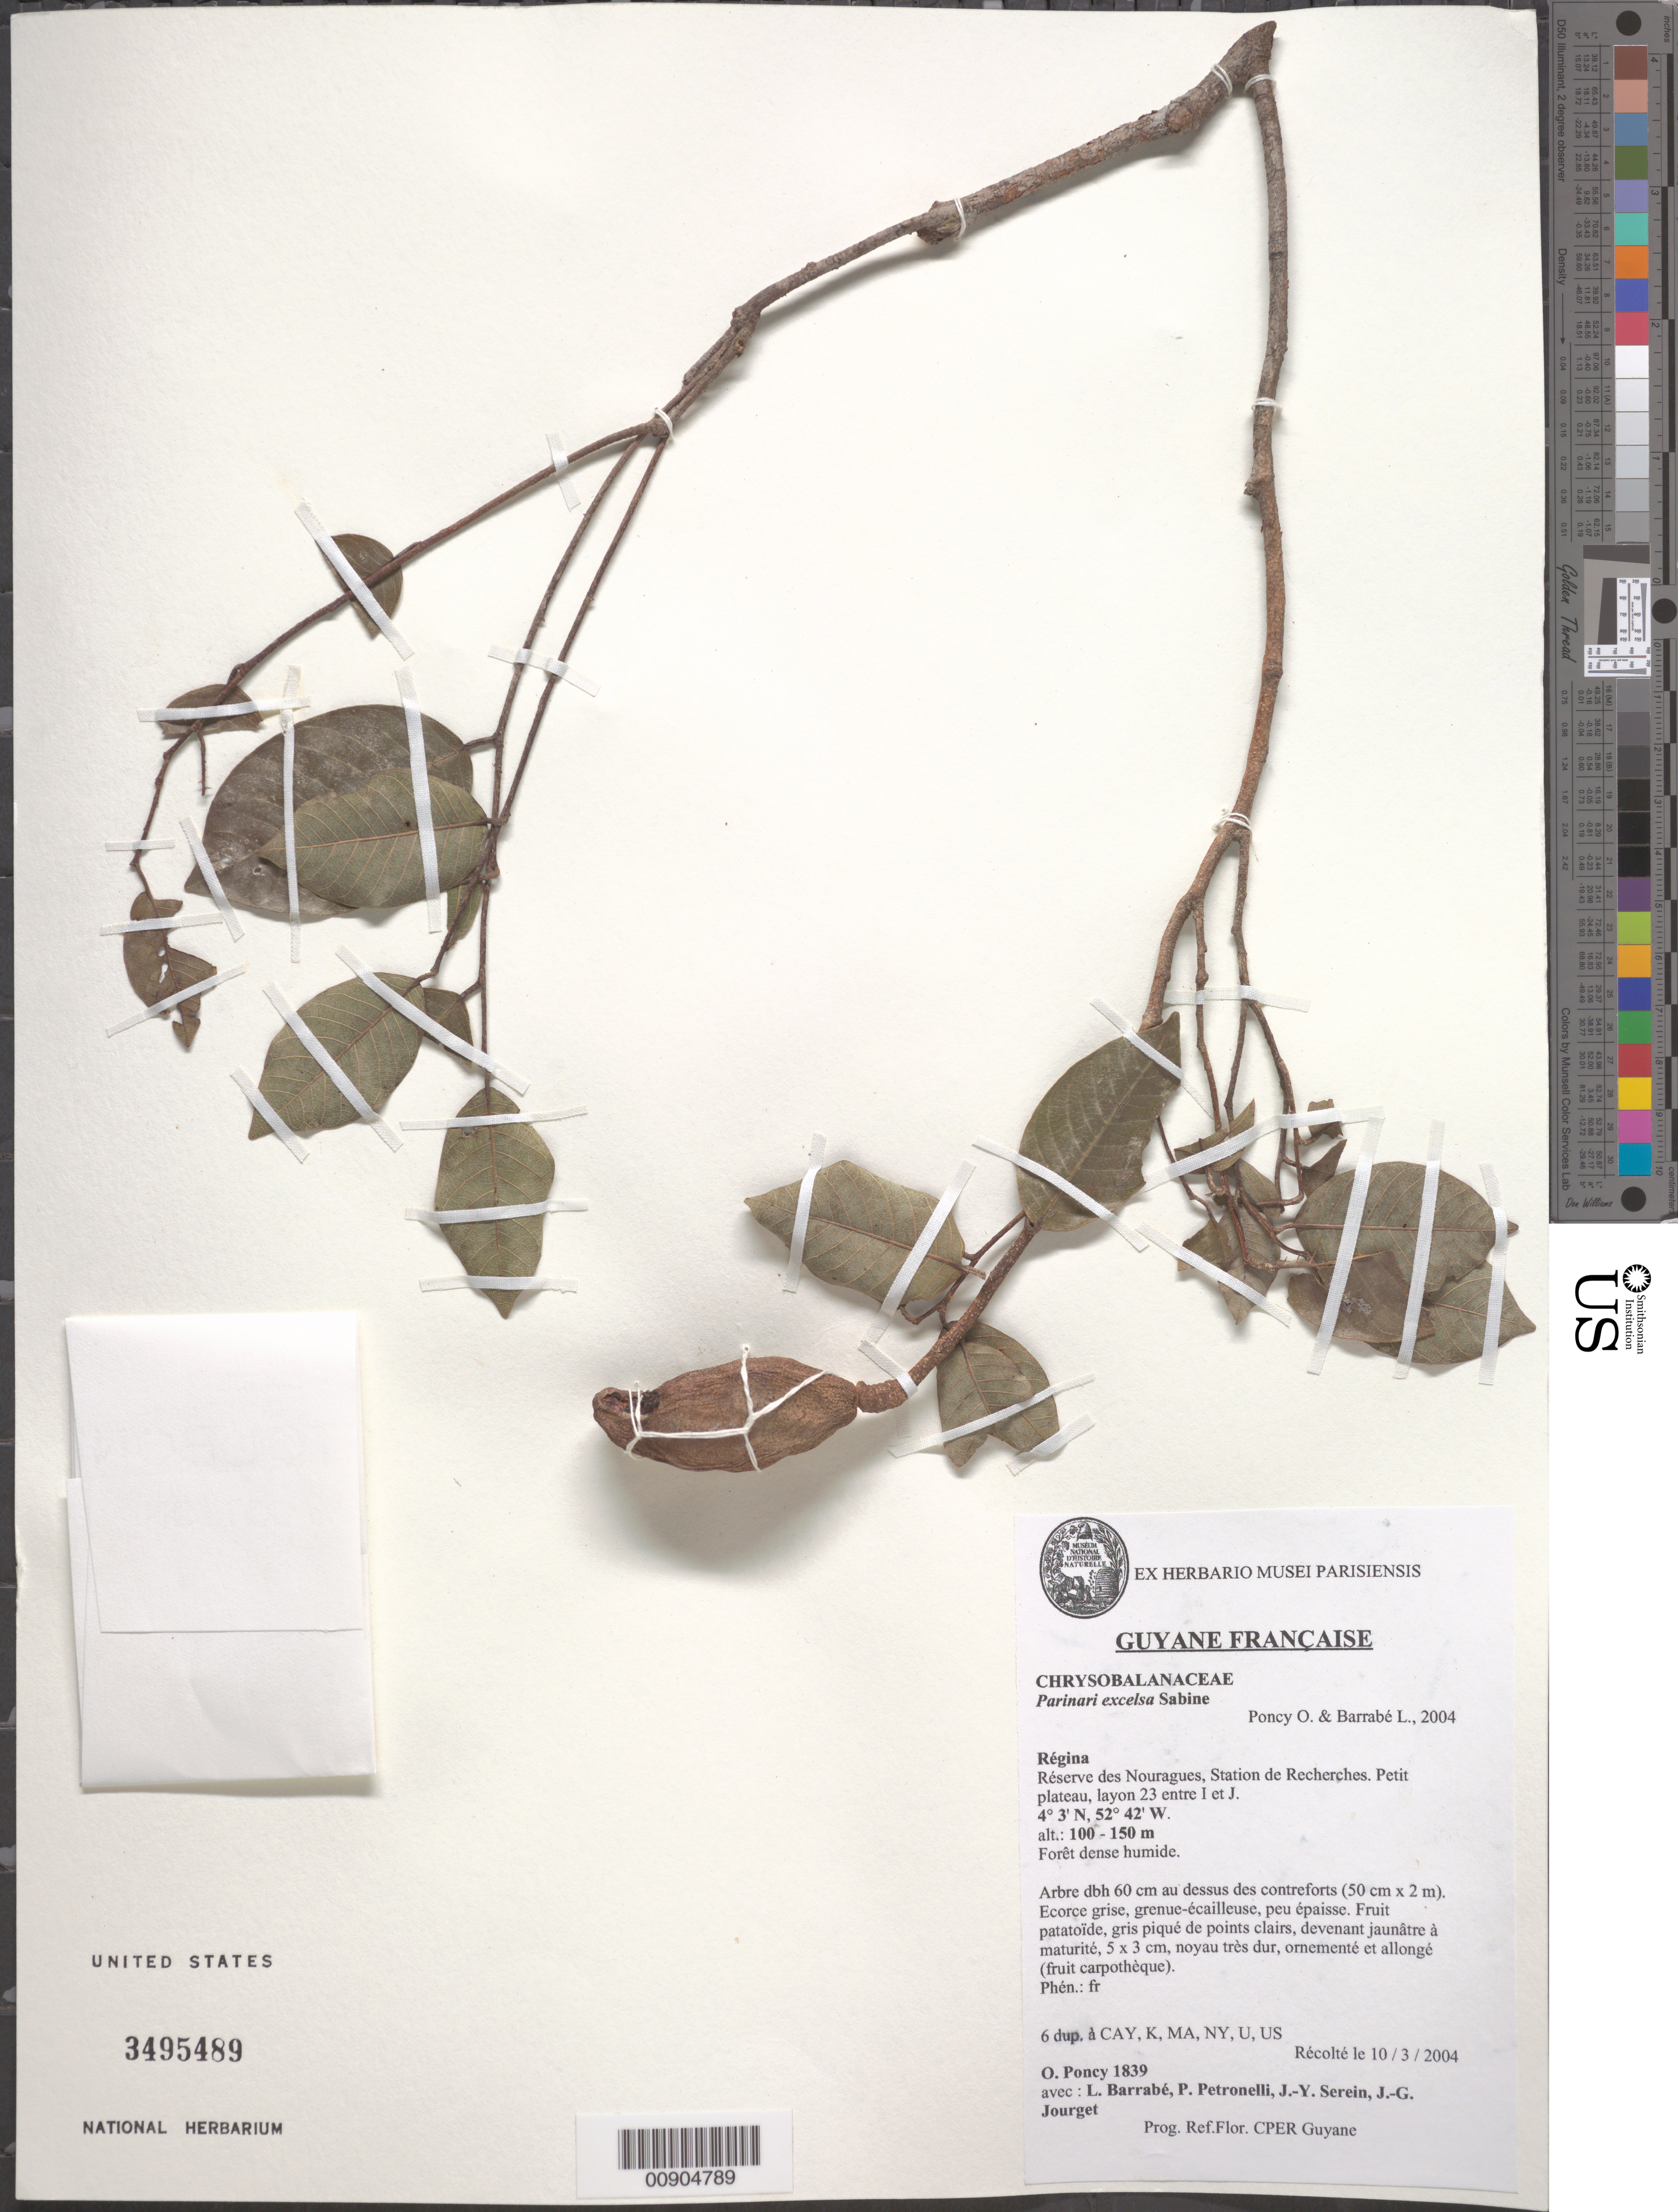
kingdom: Plantae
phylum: Tracheophyta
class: Magnoliopsida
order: Malpighiales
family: Chrysobalanaceae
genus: Parinari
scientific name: Parinari excelsa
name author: Sabine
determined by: Poncy, O.; Barrabé, L.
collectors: O. Poncy, L. Barrabé, P. Petronelli, J. Serein & J. Jourget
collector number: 1839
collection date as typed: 10-Mar-04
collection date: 2004-03-10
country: French Guiana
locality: Régina, Réserve des Nouragues, Station de Recherches. Petit plateau, layon 23 entre I et J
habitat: Forêt dense humide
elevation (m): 100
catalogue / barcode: US 3495489